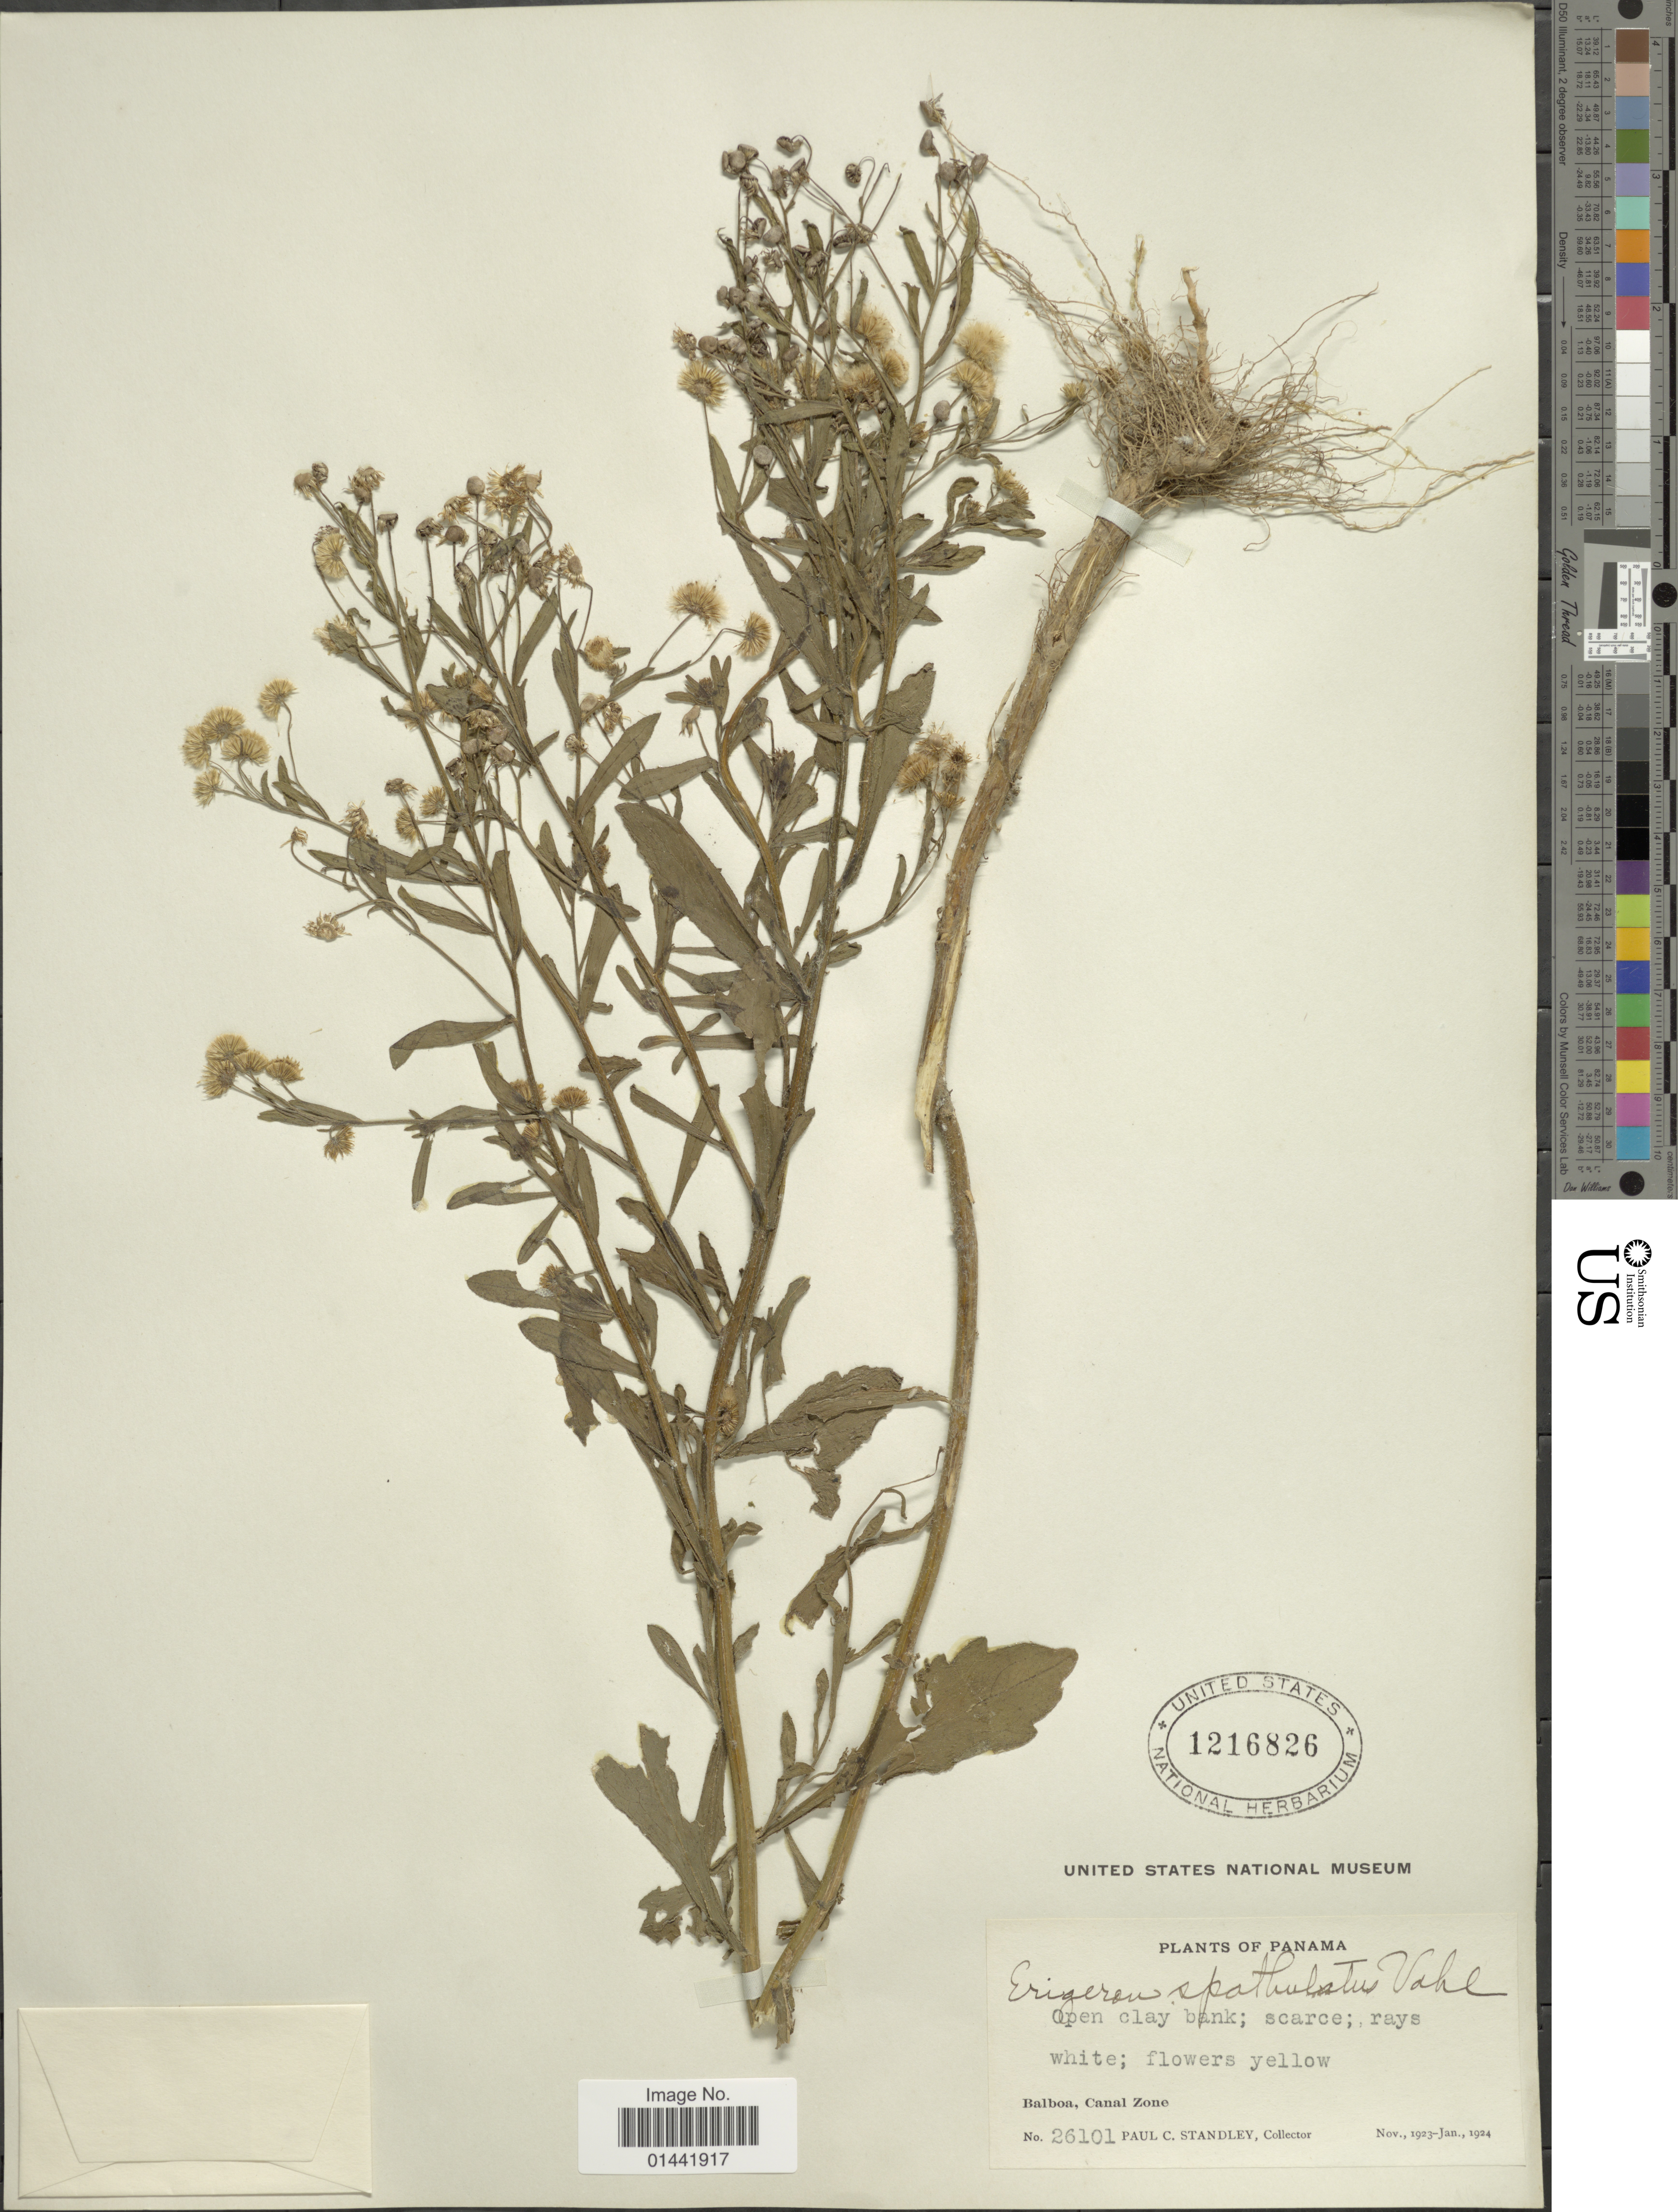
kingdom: Plantae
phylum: Tracheophyta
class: Magnoliopsida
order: Asterales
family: Asteraceae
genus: Erigeron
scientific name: Erigeron spathulatus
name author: Vahl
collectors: P. C. Standley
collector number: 26101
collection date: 1923-11/1924-01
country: Panama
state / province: Colón / Panamá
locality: Open clay bank, Balboa, Canal Zone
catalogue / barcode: US 1216826